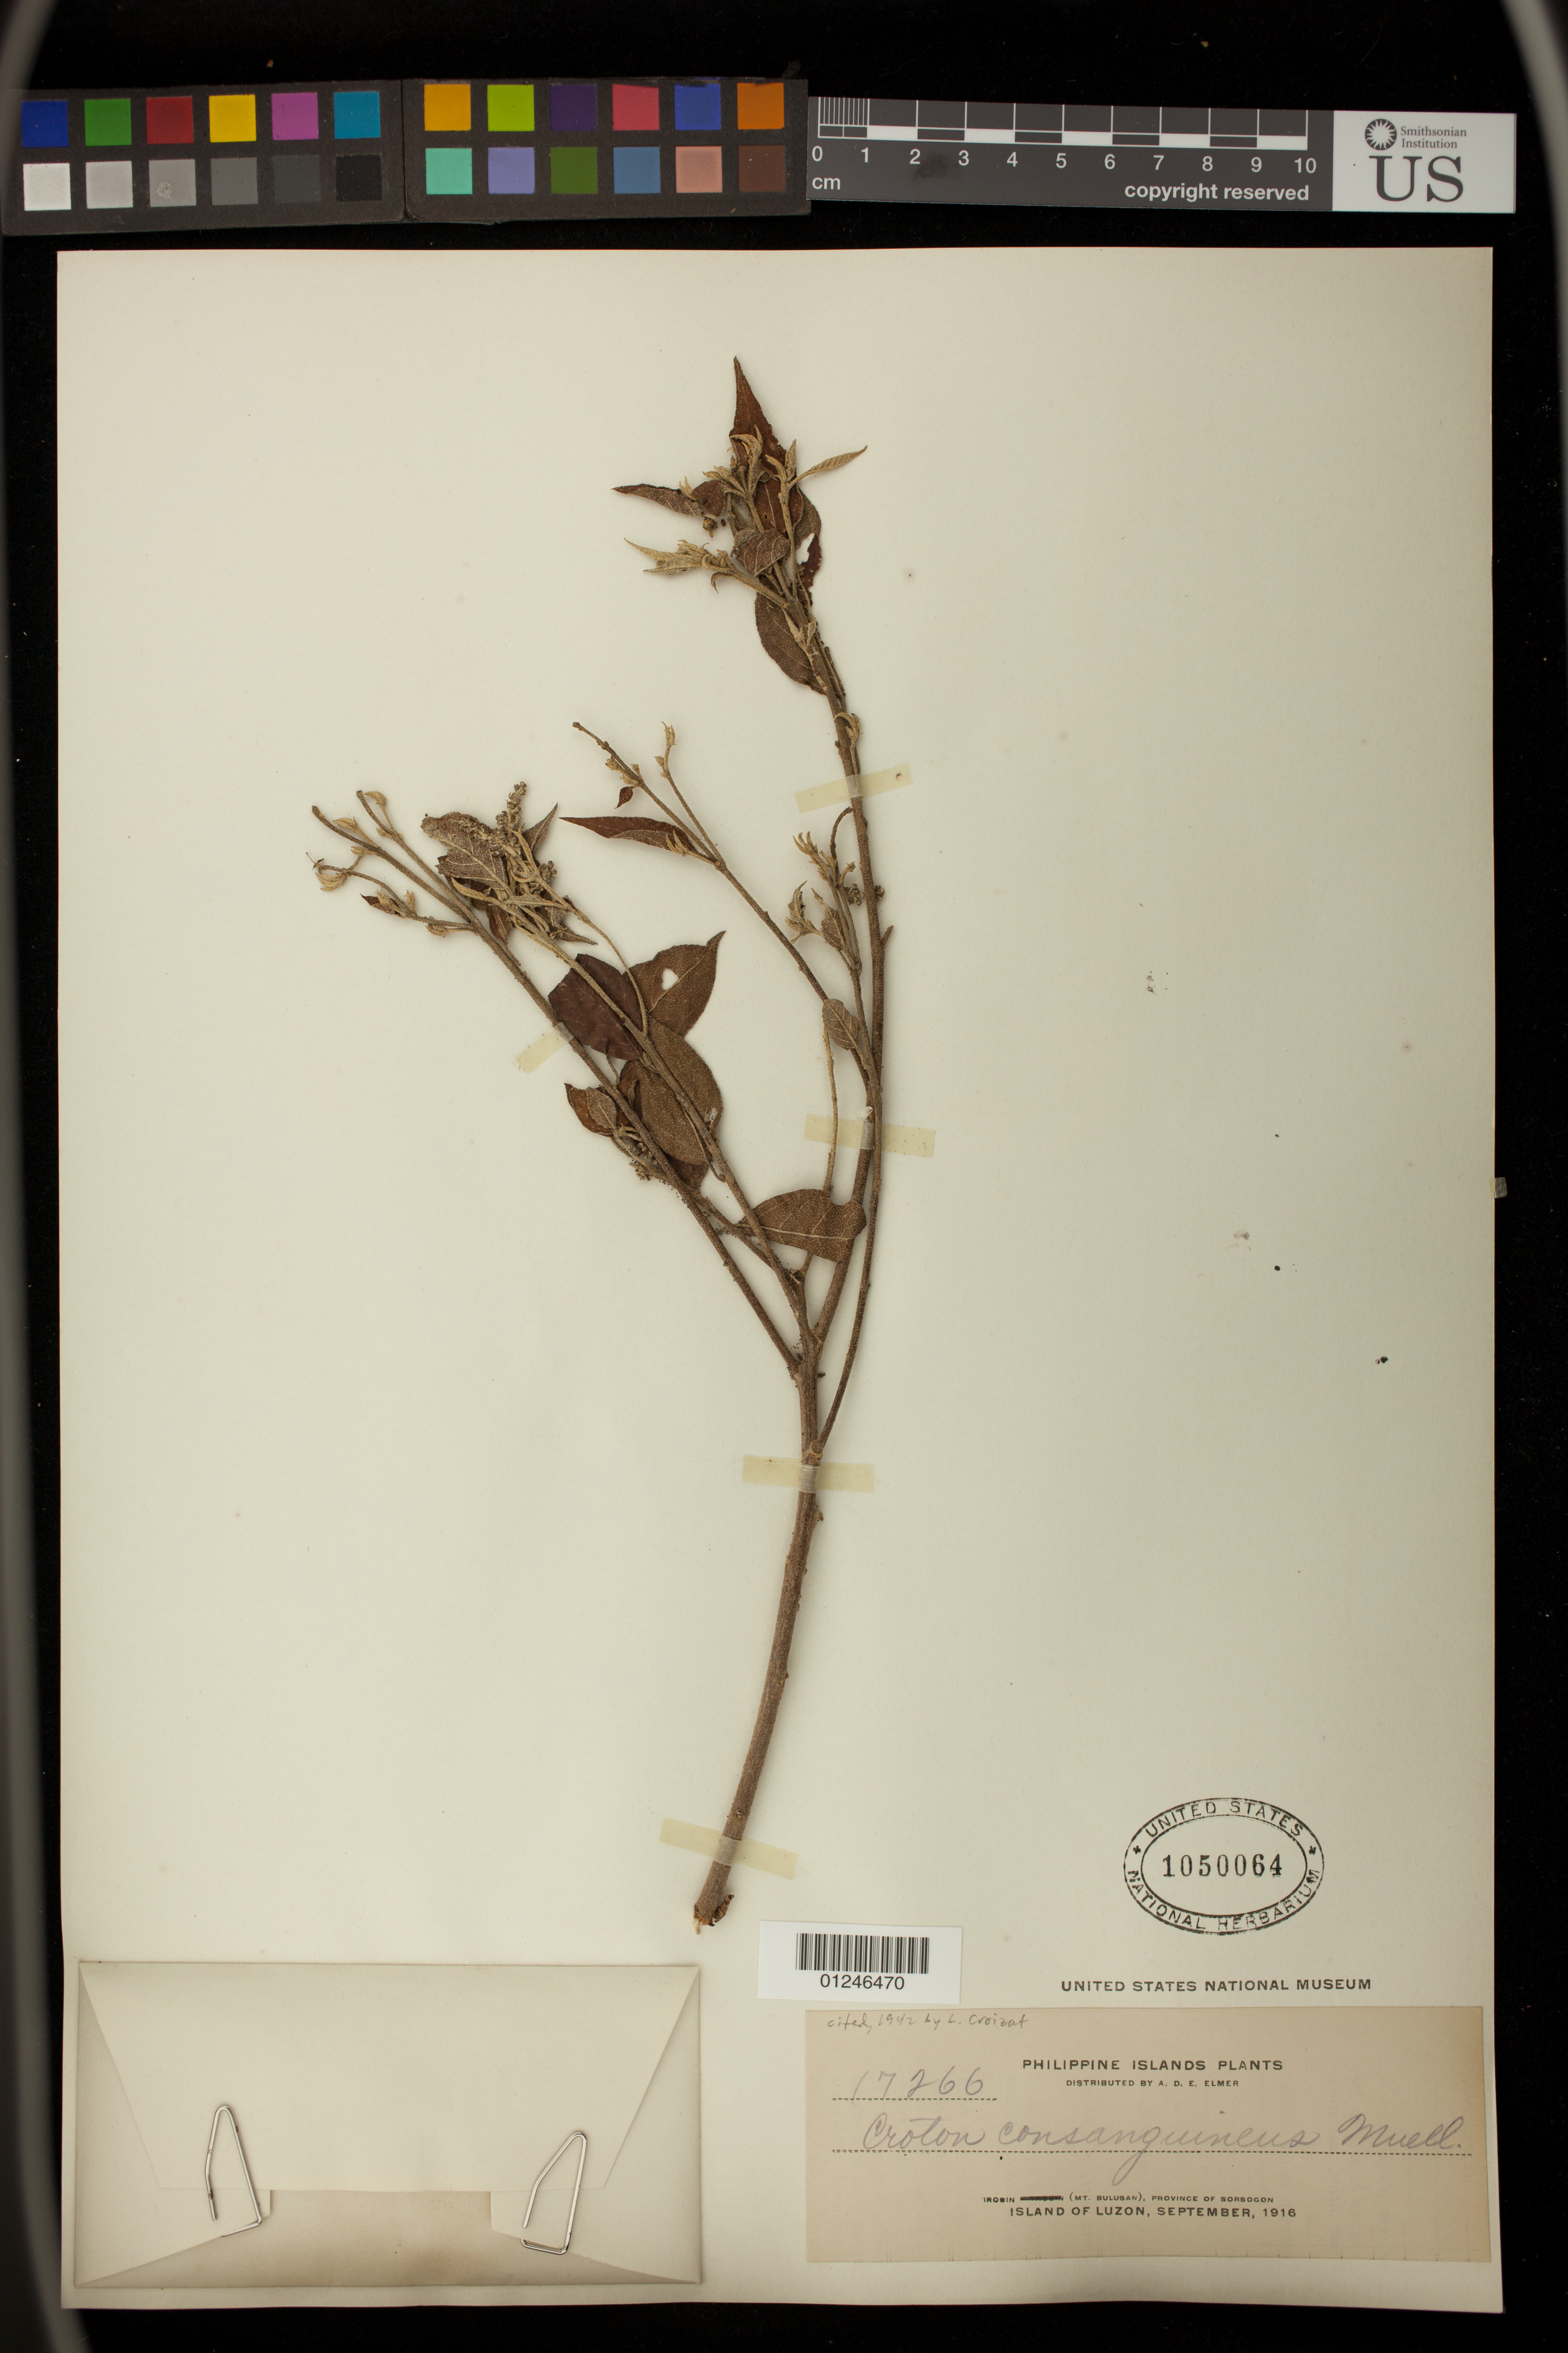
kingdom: Plantae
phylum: Tracheophyta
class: Magnoliopsida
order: Malpighiales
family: Euphorbiaceae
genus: Croton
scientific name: Croton consanguineus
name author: Müll. Arg.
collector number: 17266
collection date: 1916-09-01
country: Philippines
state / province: Bicol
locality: Irosin (Mt. Bulusan), Province of Sorsogon, Island of Luzon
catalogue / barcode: US 1050064